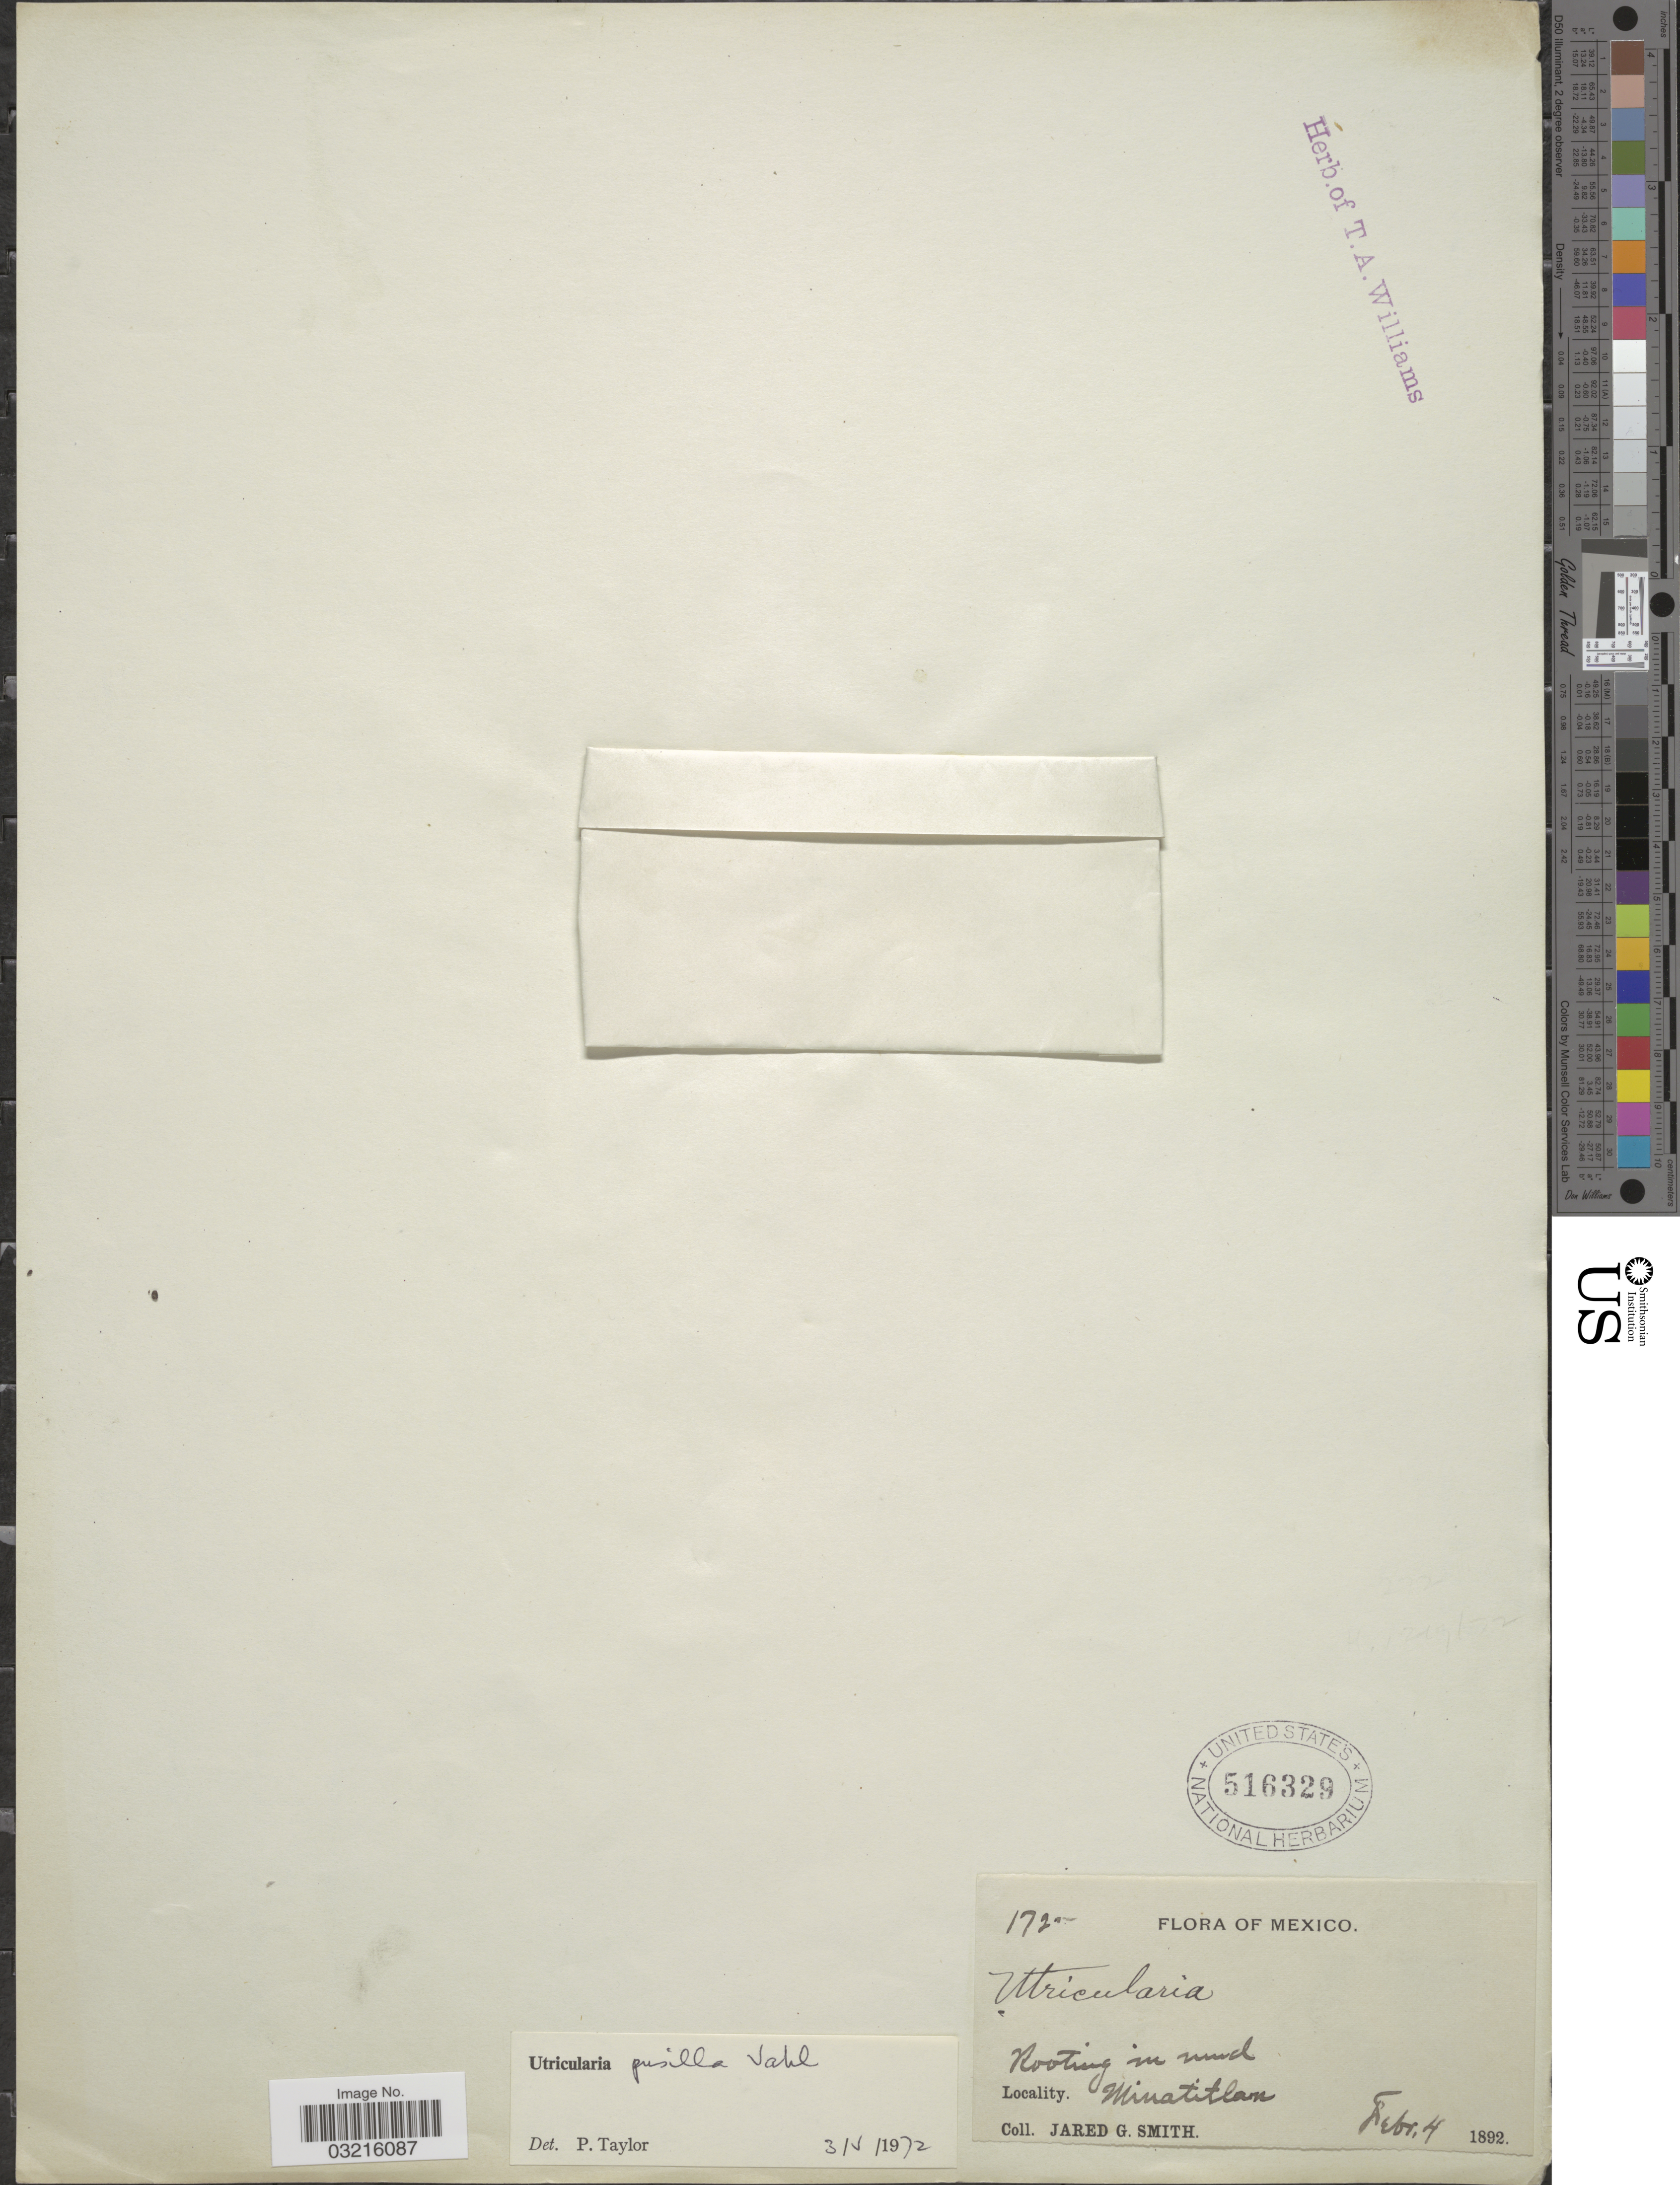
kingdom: Plantae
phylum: Tracheophyta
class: Magnoliopsida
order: Lamiales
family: Lentibulariaceae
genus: Utricularia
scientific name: Utricularia pusilla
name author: Vahl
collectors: J. G. Smith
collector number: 172a*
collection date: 1892-02-04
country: Mexico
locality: Minatitlan.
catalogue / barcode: US 516329